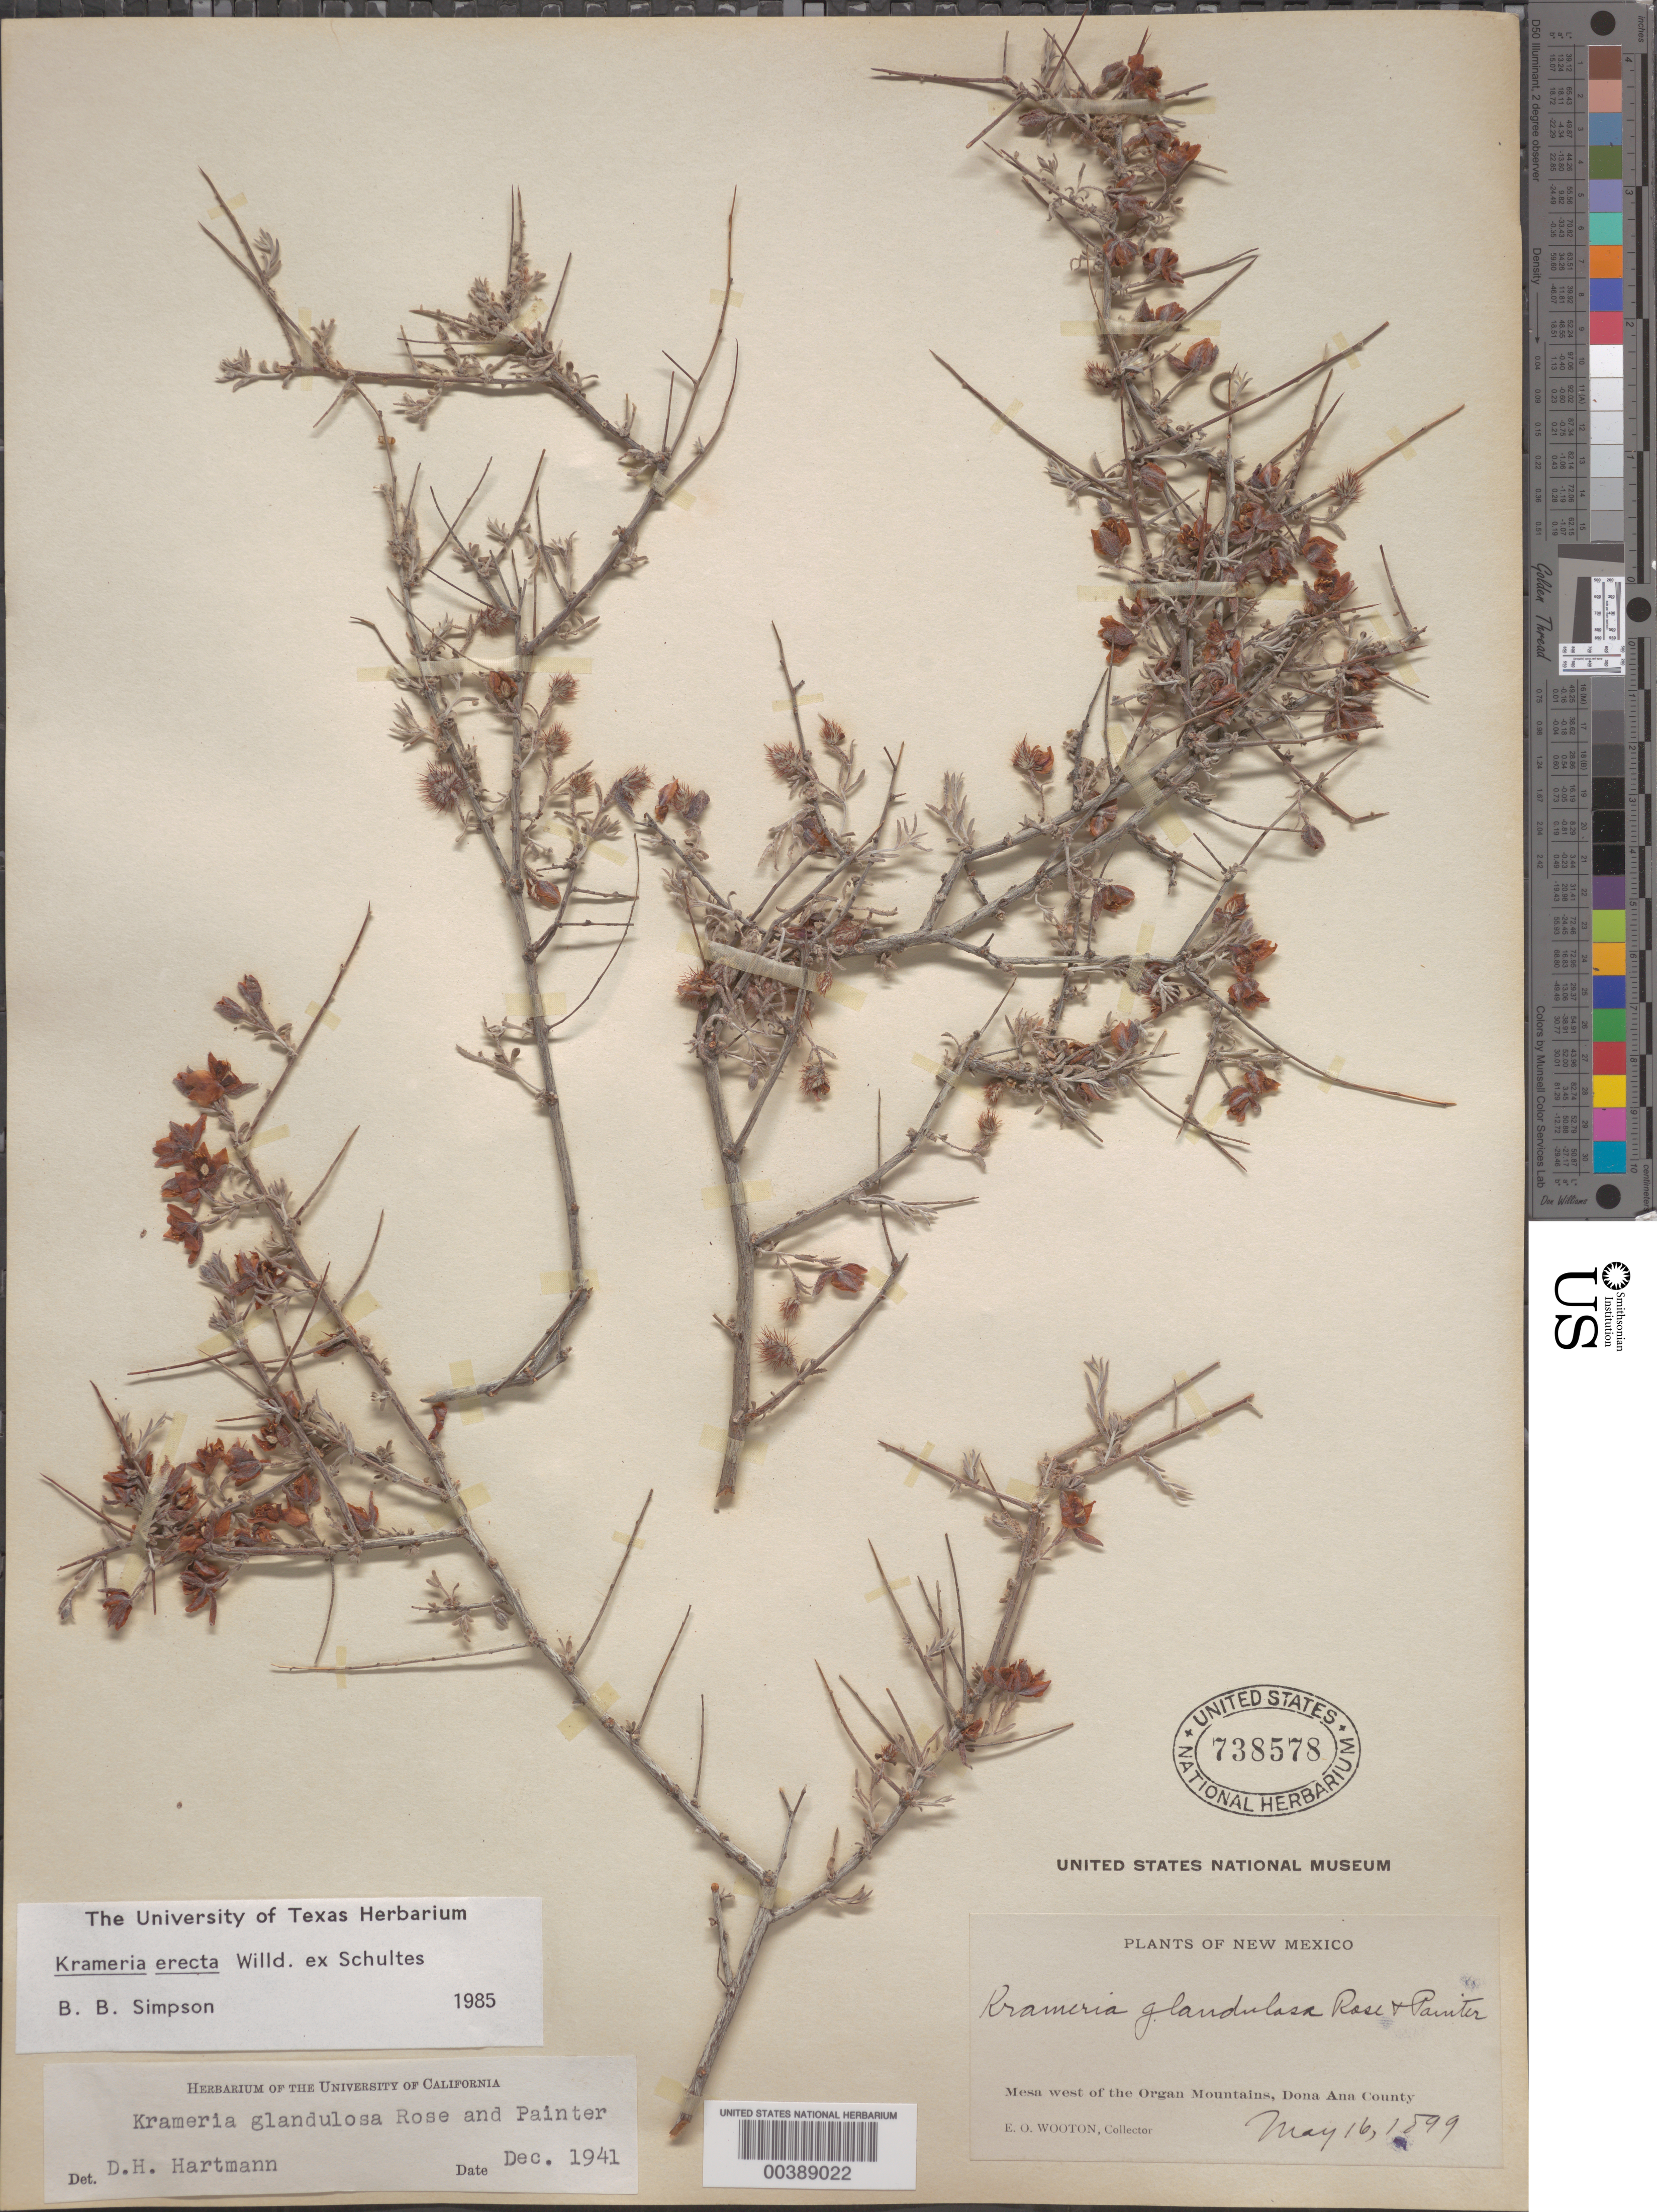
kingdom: Plantae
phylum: Tracheophyta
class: Magnoliopsida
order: Zygophyllales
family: Krameriaceae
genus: Krameria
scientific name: Krameria glandulosa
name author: Rose & J.H. Painter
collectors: E. O. Wooton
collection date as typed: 16 May 1899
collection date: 1899-05-16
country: United States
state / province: New Mexico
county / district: Dona Ana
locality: W of the organ mountains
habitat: Mesa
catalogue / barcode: US 738578